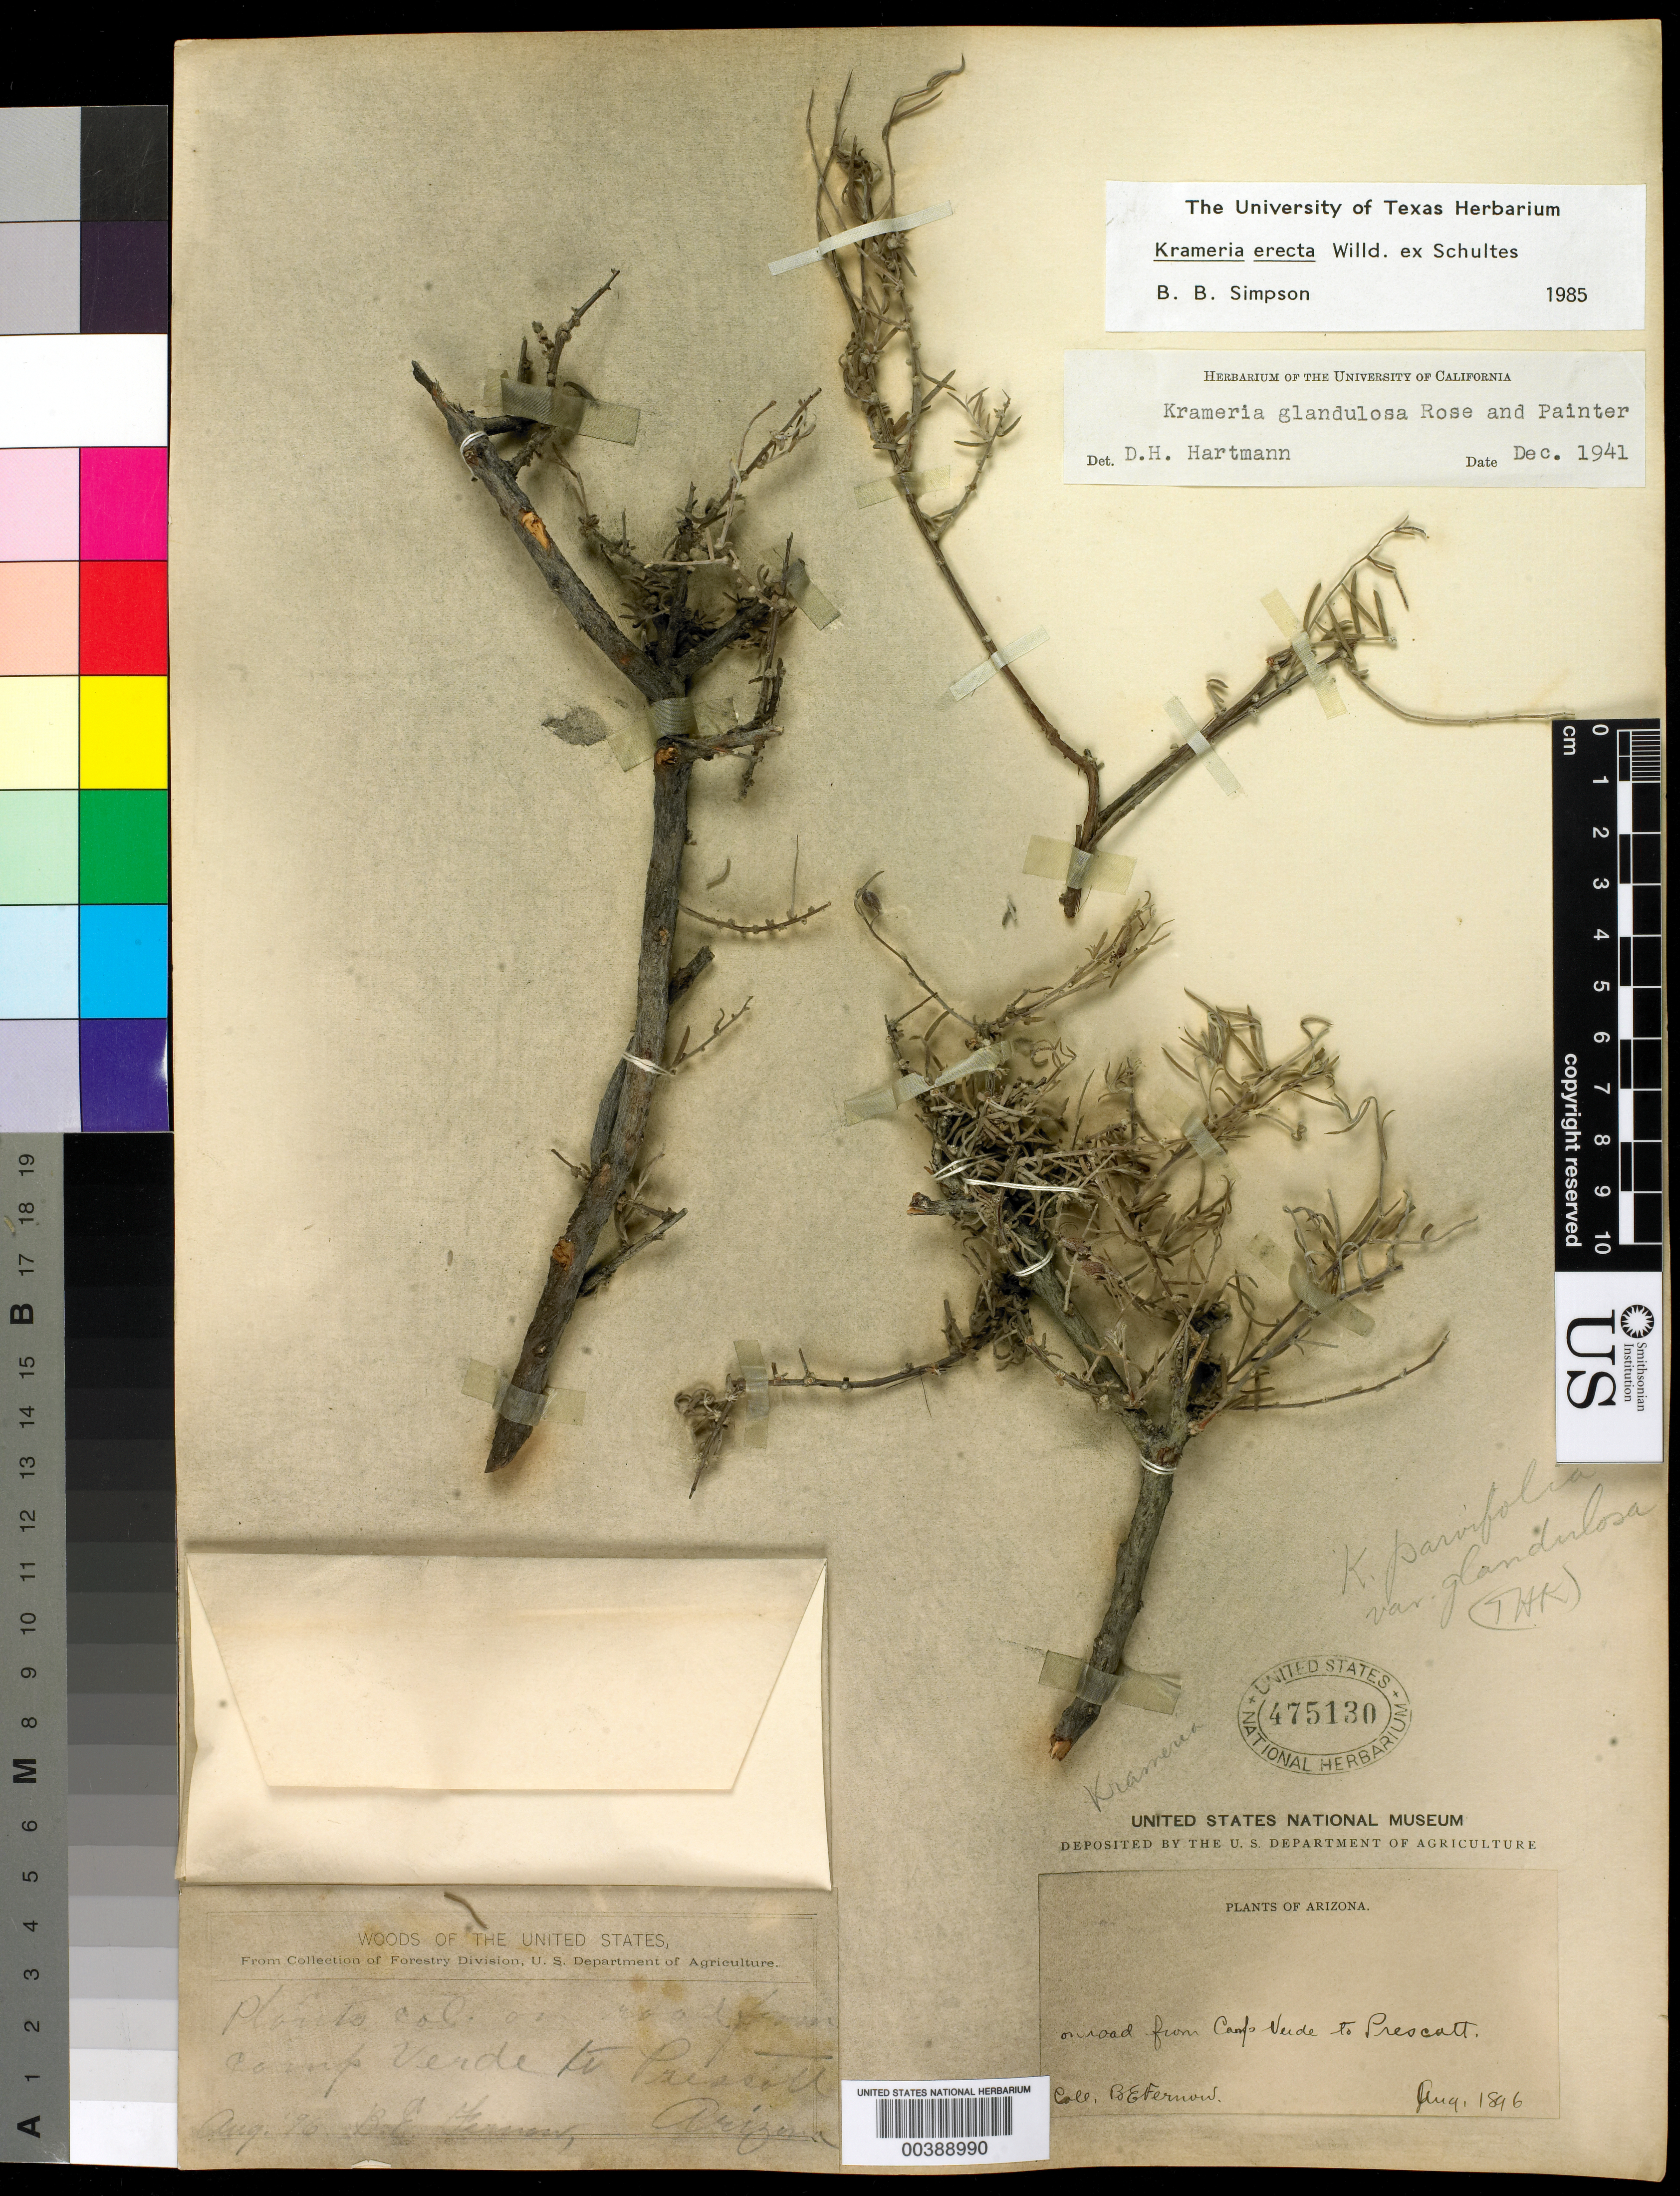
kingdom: Plantae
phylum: Tracheophyta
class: Magnoliopsida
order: Zygophyllales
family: Krameriaceae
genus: Krameria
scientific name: Krameria erecta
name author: Willd. ex Schult.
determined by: Simpson, B. B.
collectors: B. Fernow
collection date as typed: Aug 1896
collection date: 1896-08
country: United States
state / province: Arizona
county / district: Yavapai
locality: On road from camp verde to prescott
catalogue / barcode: US 475130